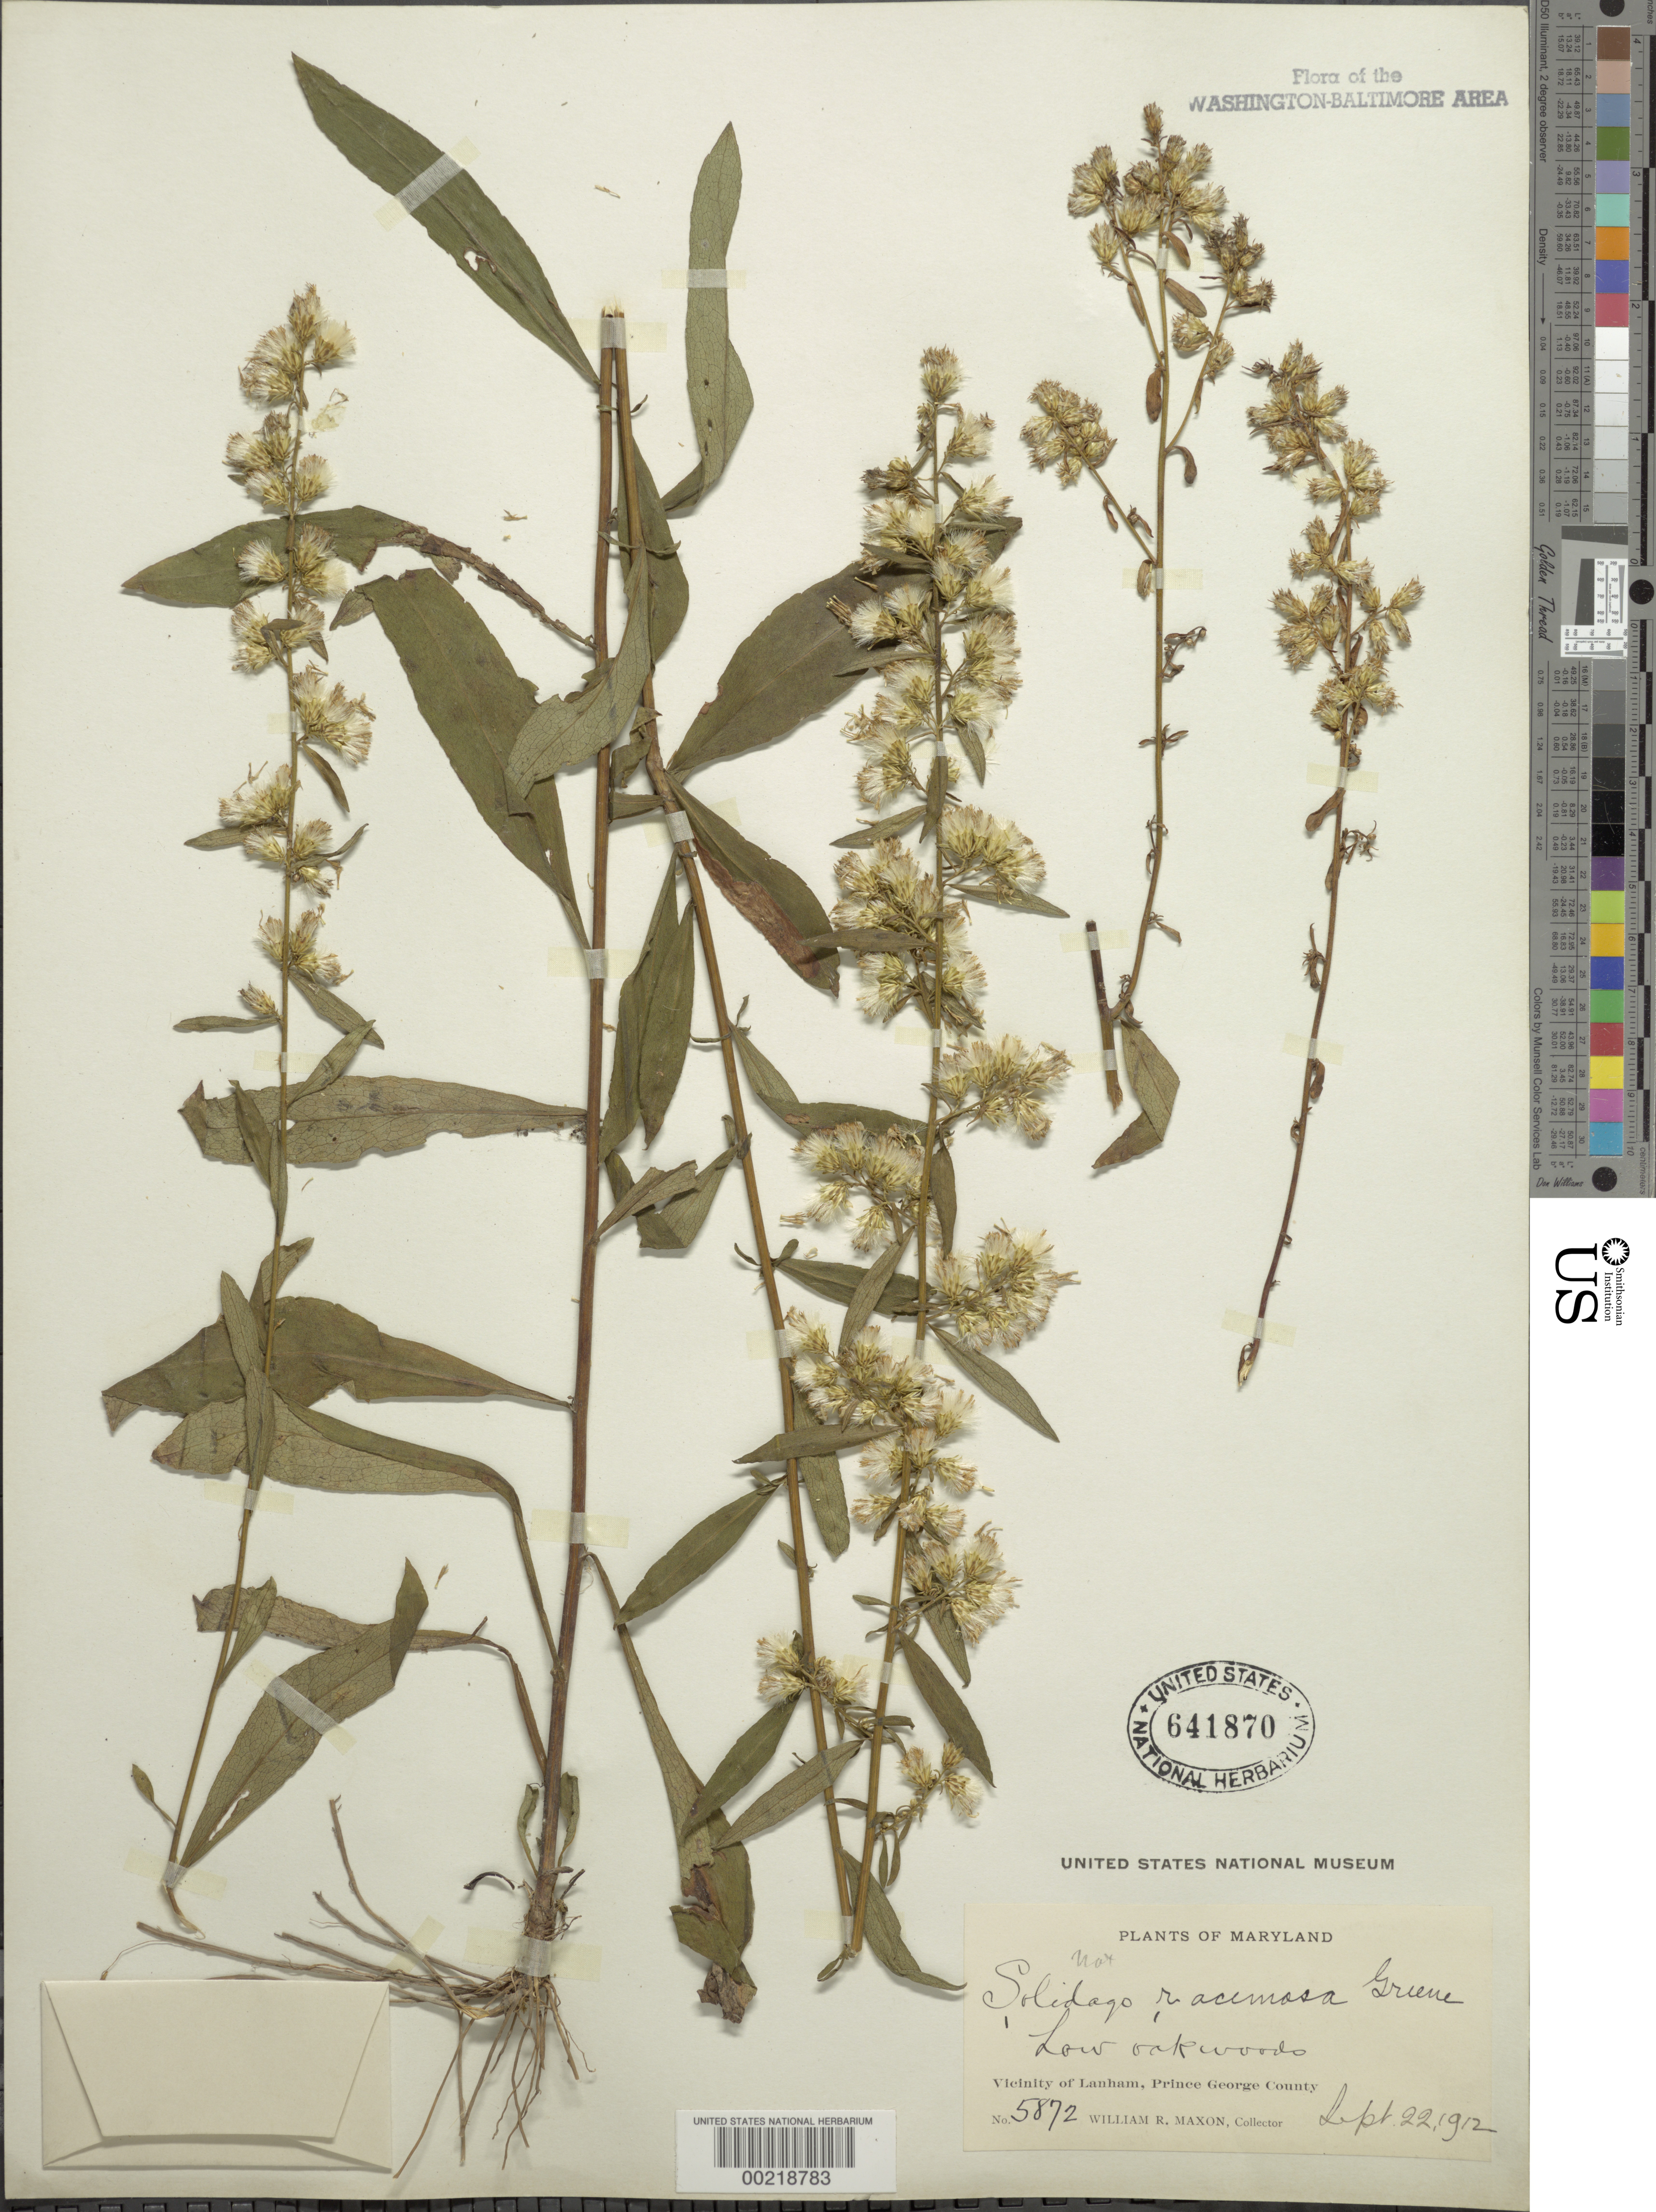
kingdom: Plantae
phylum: Tracheophyta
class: Magnoliopsida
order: Asterales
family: Asteraceae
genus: Solidago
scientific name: Solidago erecta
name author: Pursh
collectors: W. R. Maxon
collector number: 5872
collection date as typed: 22 Sep 1912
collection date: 1912-09-22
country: United States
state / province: Maryland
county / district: Prince George's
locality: Lanham vicinity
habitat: Low oak woods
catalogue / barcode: US 641870